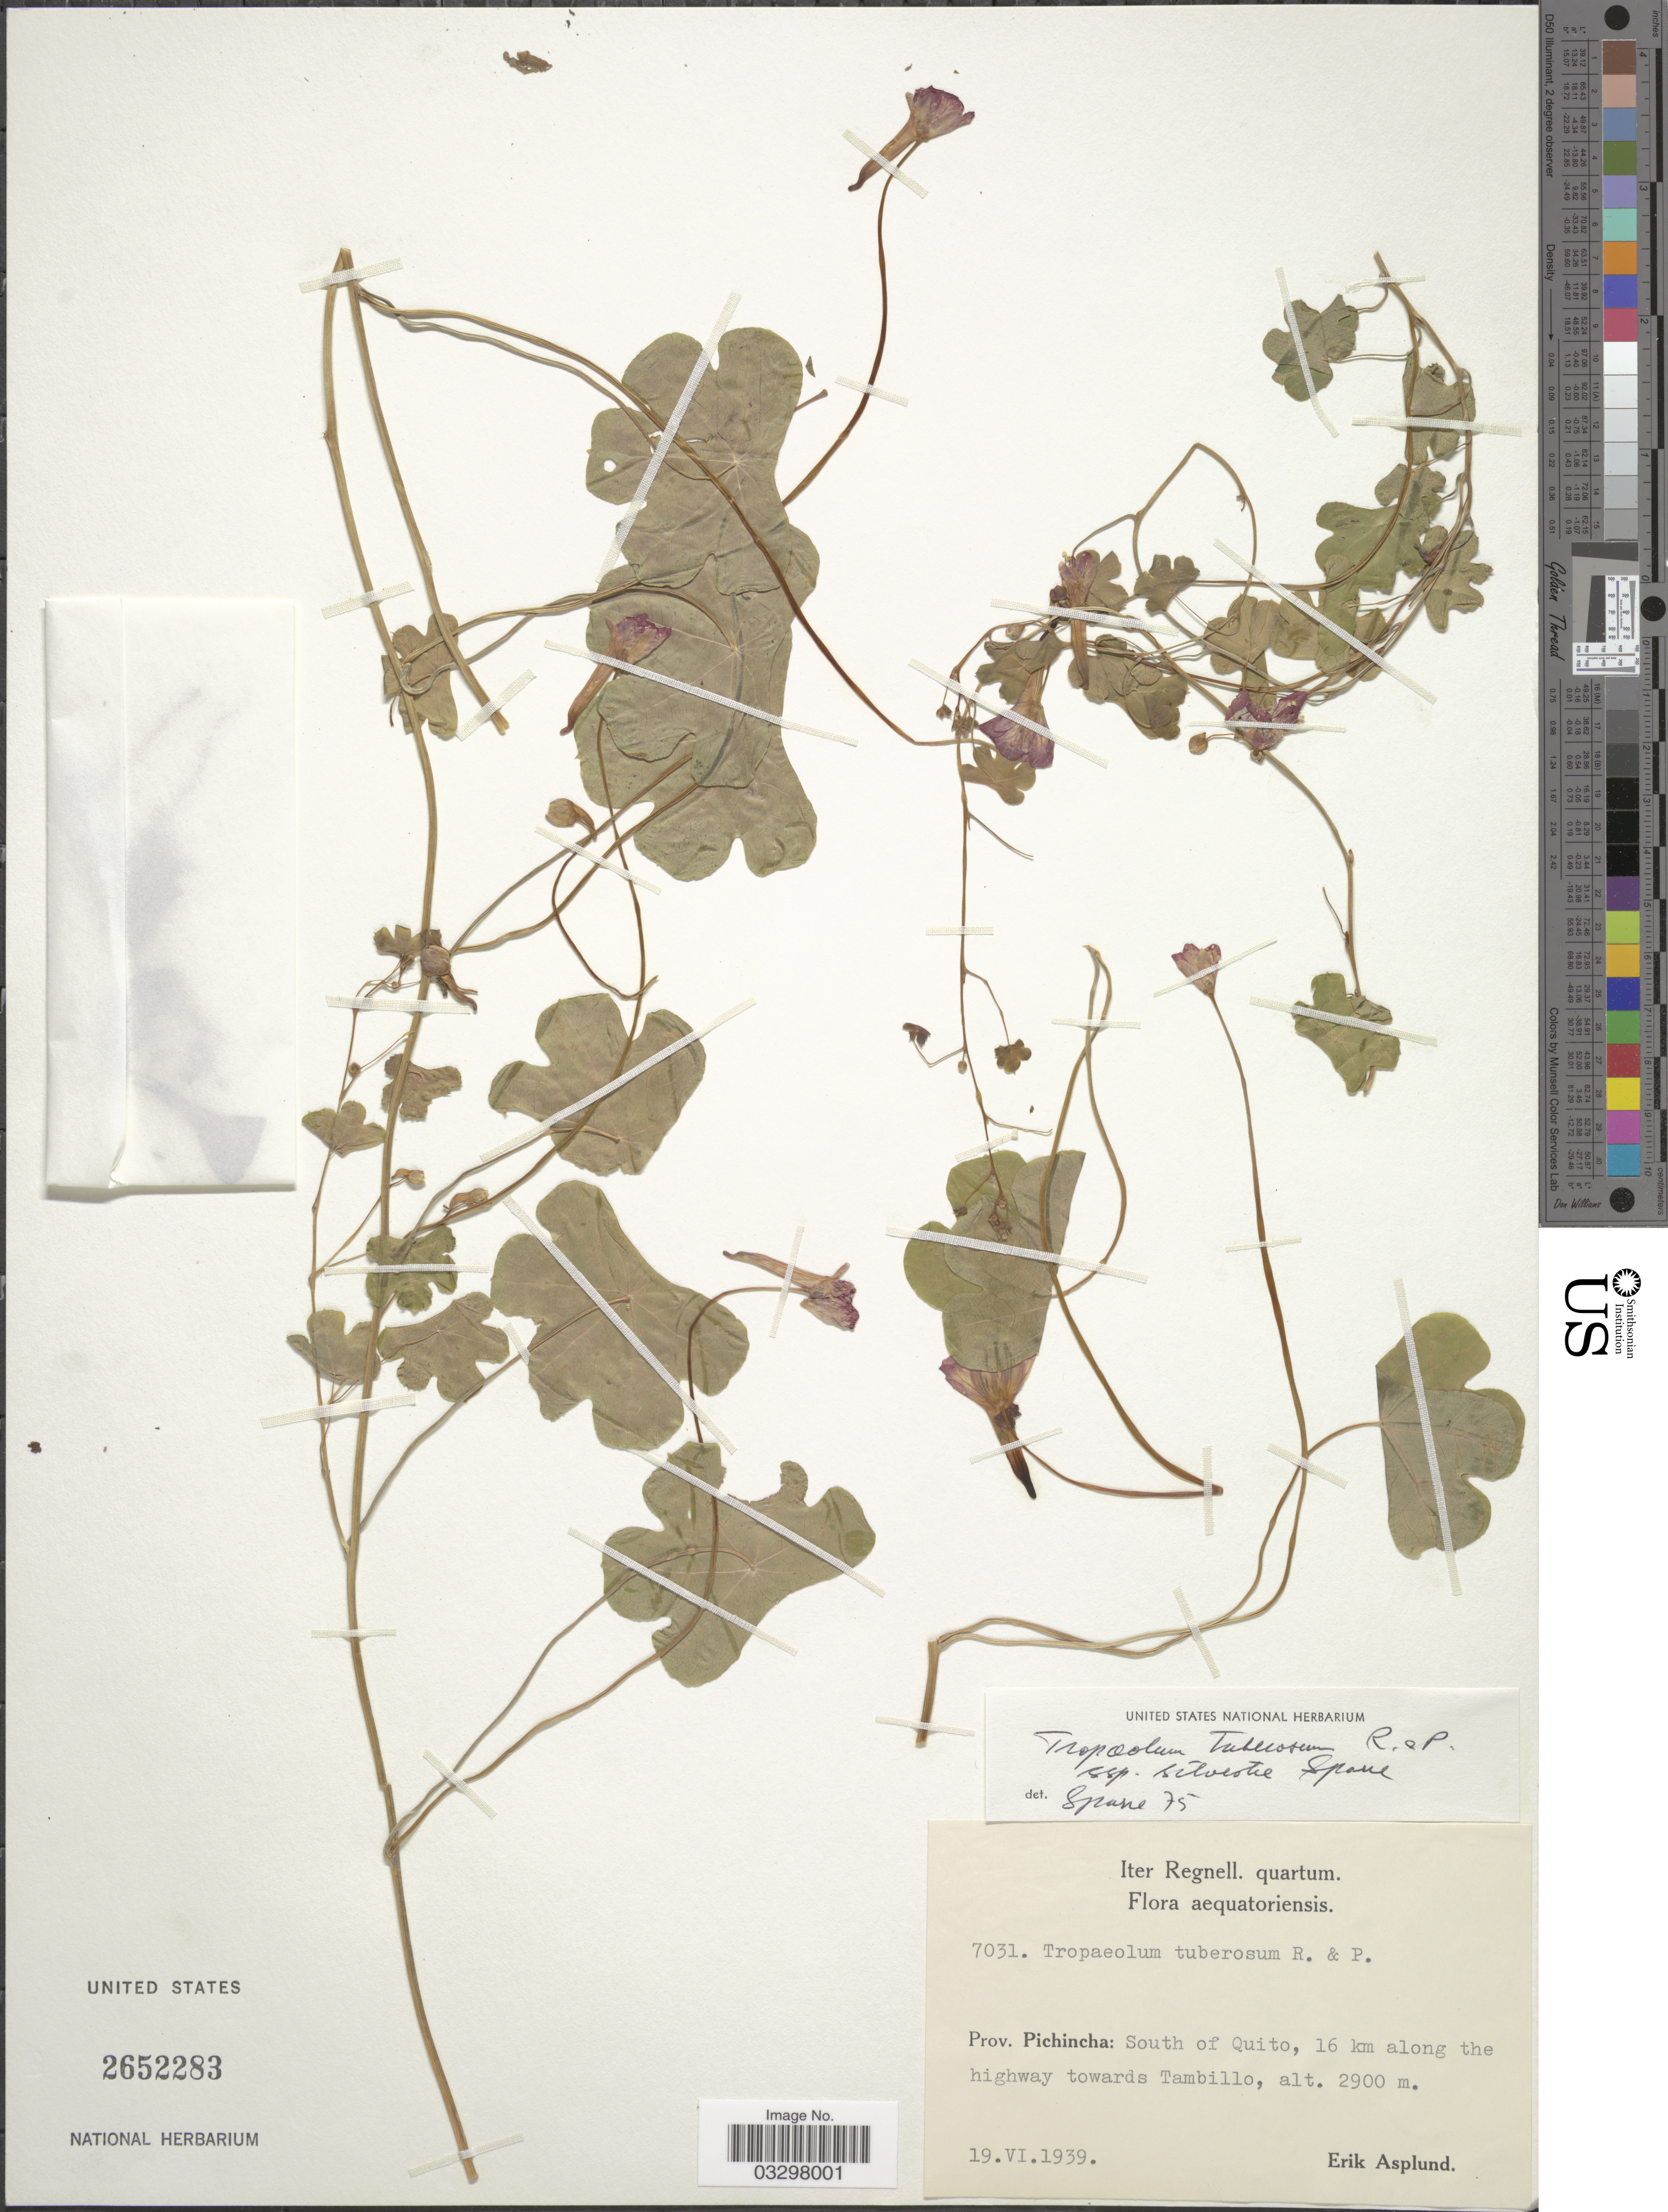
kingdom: Plantae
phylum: Tracheophyta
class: Magnoliopsida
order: Brassicales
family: Tropaeolaceae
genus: Tropaeolum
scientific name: Tropaeolum tuberosum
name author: Ruiz & Pav.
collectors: E. Asplund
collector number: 7031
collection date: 1939-06-19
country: Ecuador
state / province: Pichincha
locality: South of Quito, 16 km along the highway towards Tambillo.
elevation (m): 2900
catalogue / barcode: US 2652283